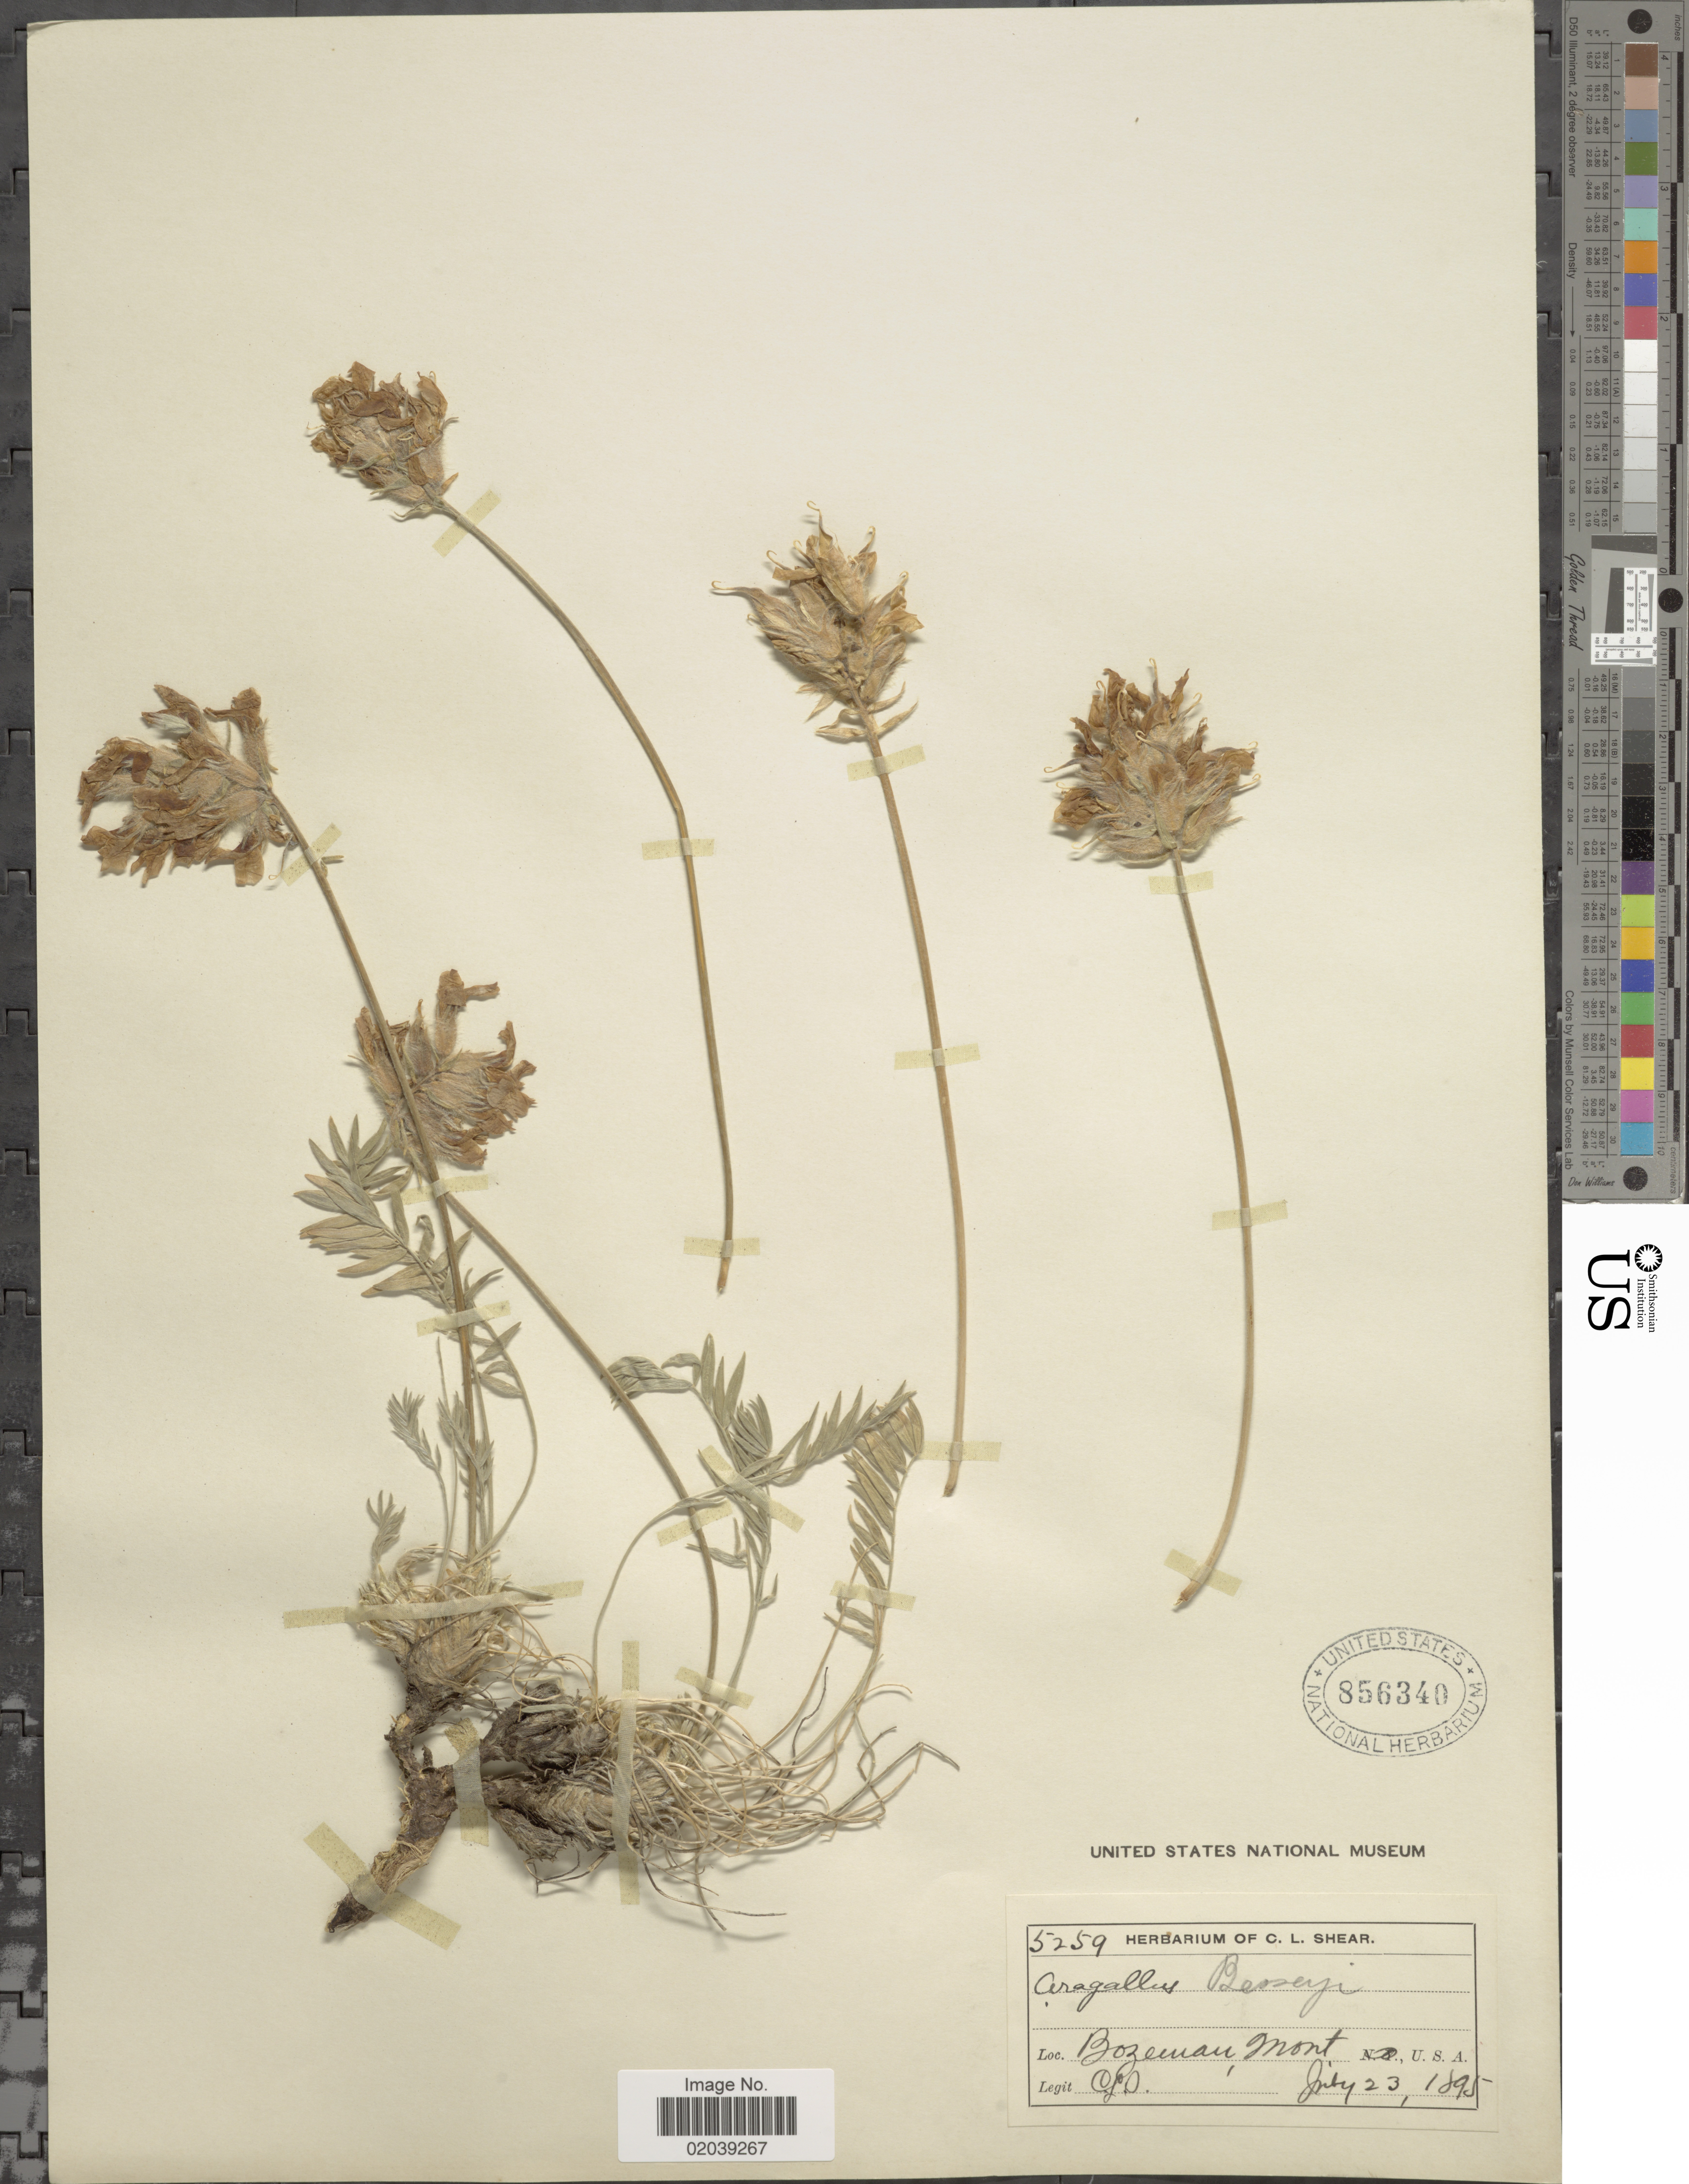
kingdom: Plantae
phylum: Tracheophyta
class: Magnoliopsida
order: Fabales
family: Fabaceae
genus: Oxytropis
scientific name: Oxytropis besseyi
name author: (Rydb.) Blank.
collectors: C. L. Shear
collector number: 5259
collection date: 1895-07-23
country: United States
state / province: Montana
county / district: Gallatin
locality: Bozeman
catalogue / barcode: US 856340